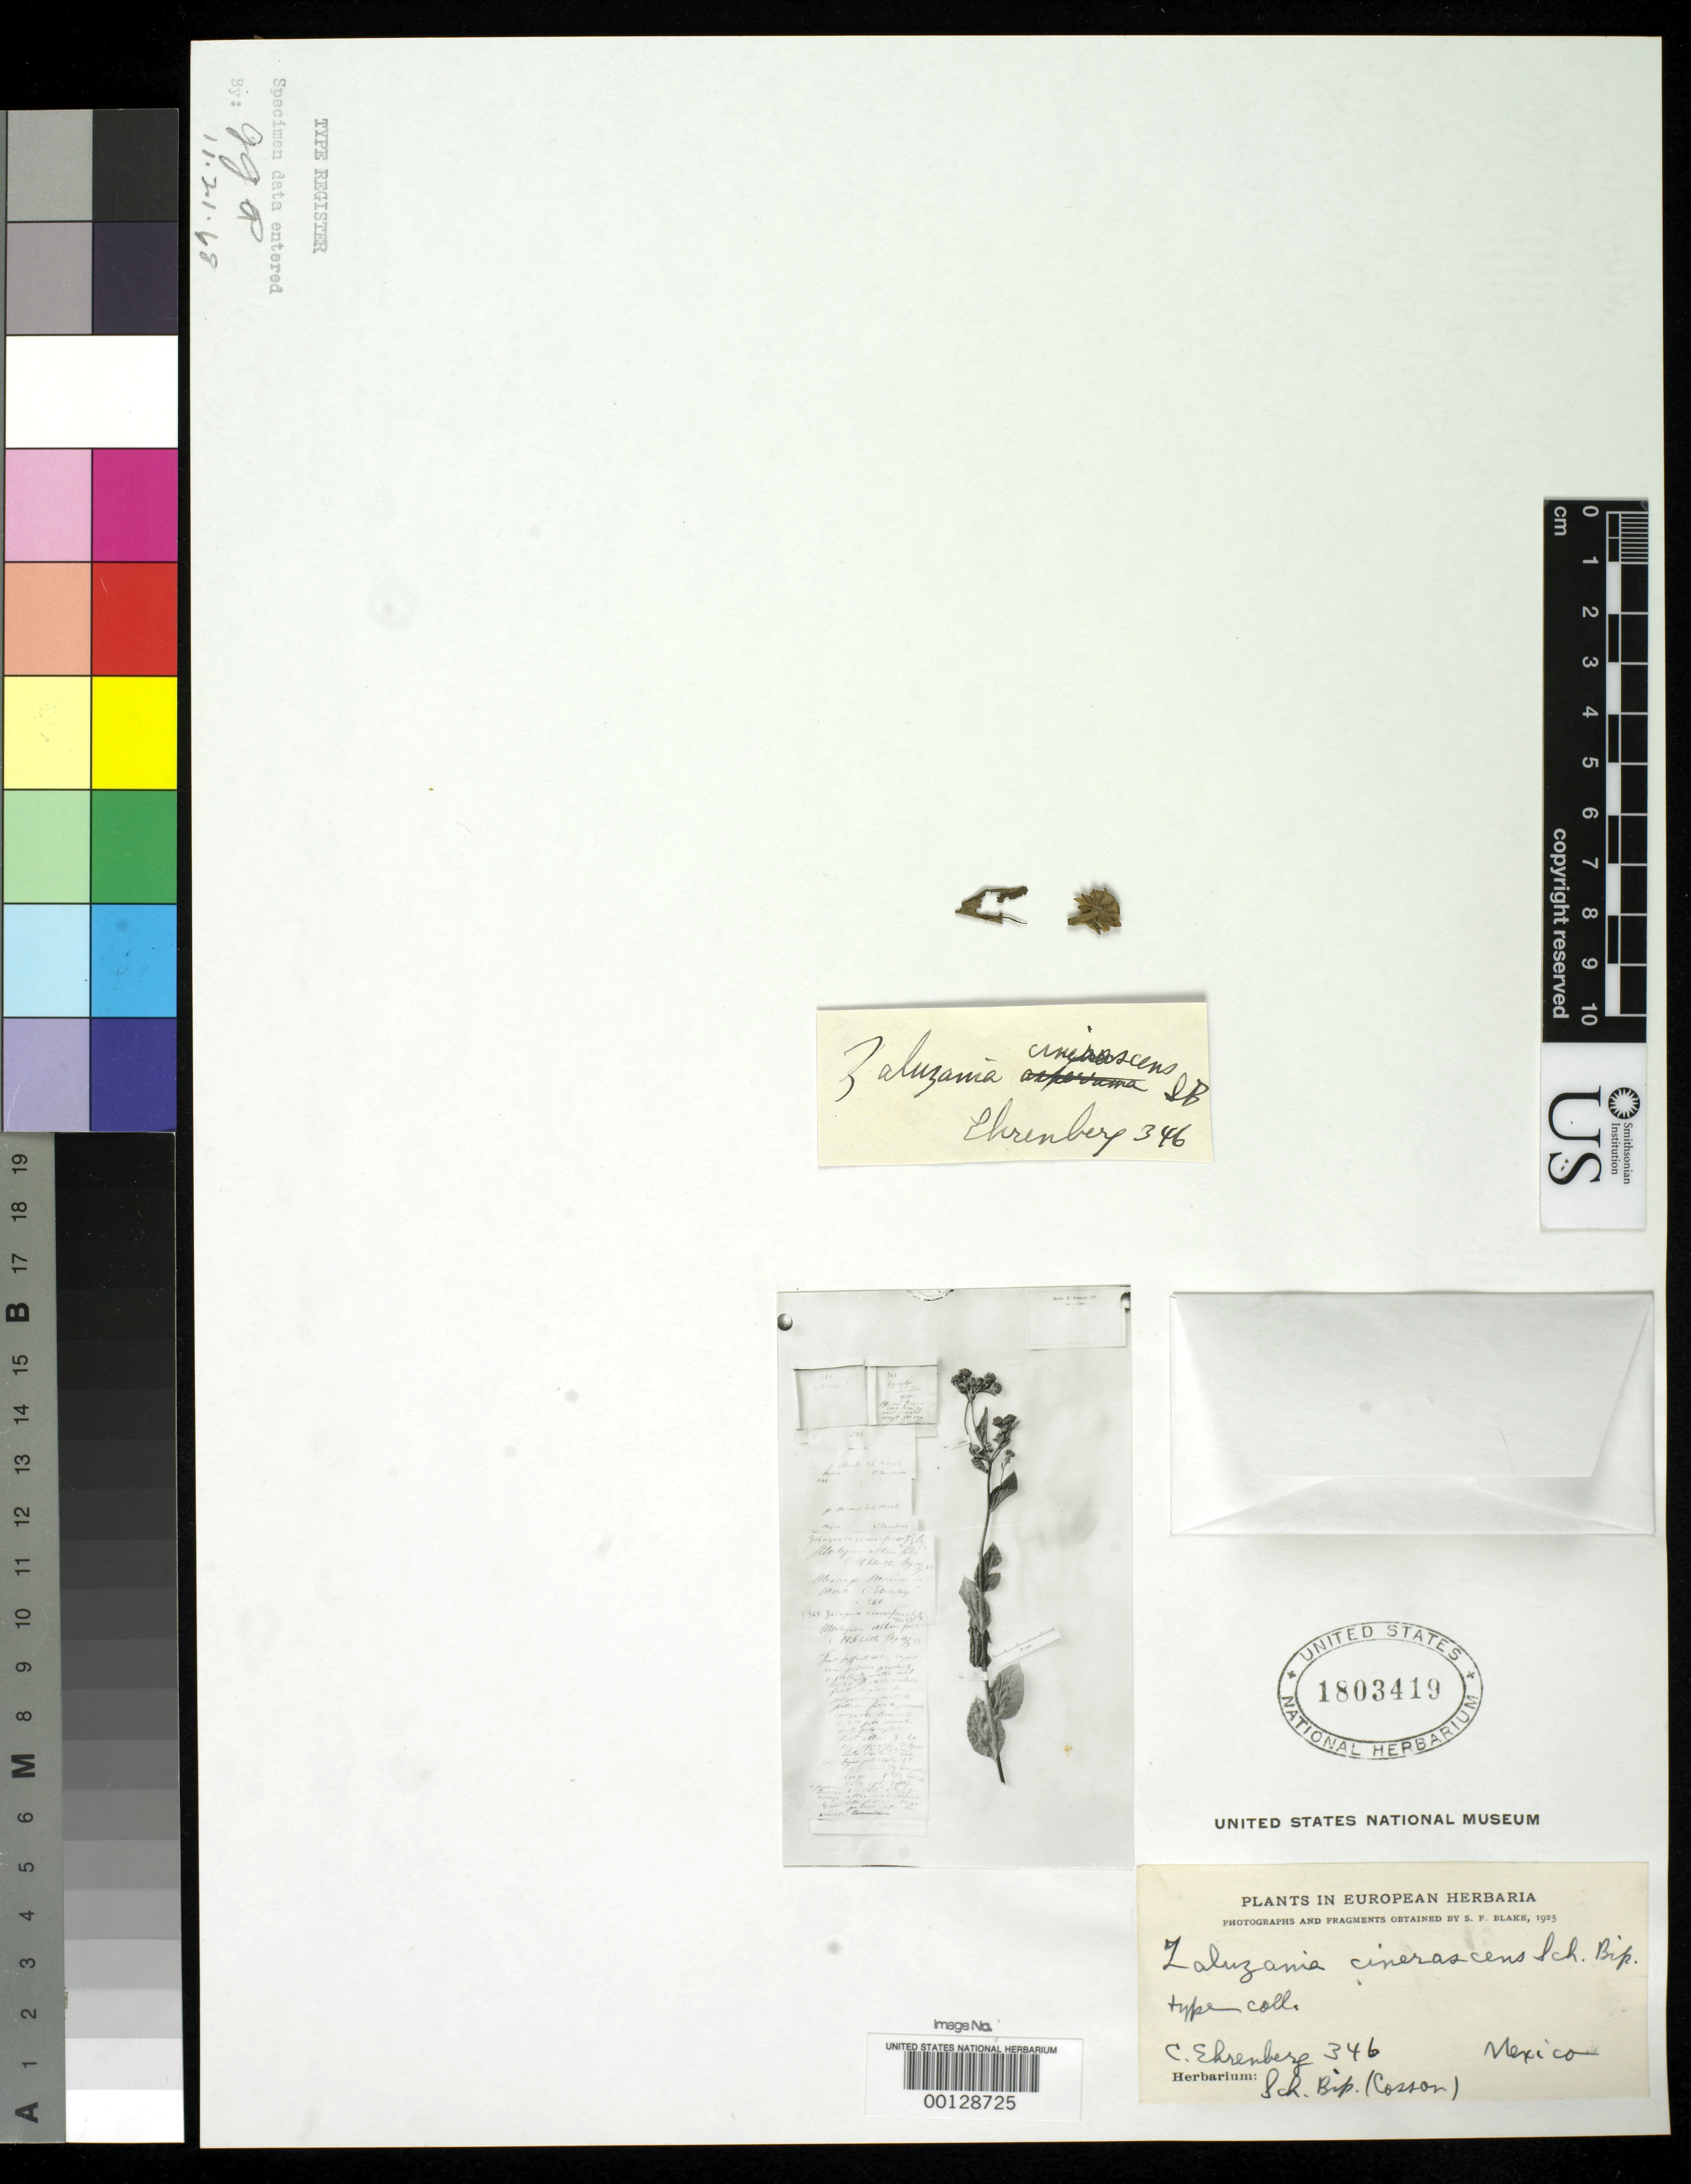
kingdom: Plantae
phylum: Tracheophyta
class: Magnoliopsida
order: Asterales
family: Asteraceae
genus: Zaluzania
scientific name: Zaluzania cinerascens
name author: Sch. Bip.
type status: Type Fragment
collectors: C. Ehrenberg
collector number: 346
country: Mexico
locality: E of Monserrat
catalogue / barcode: US 1803419